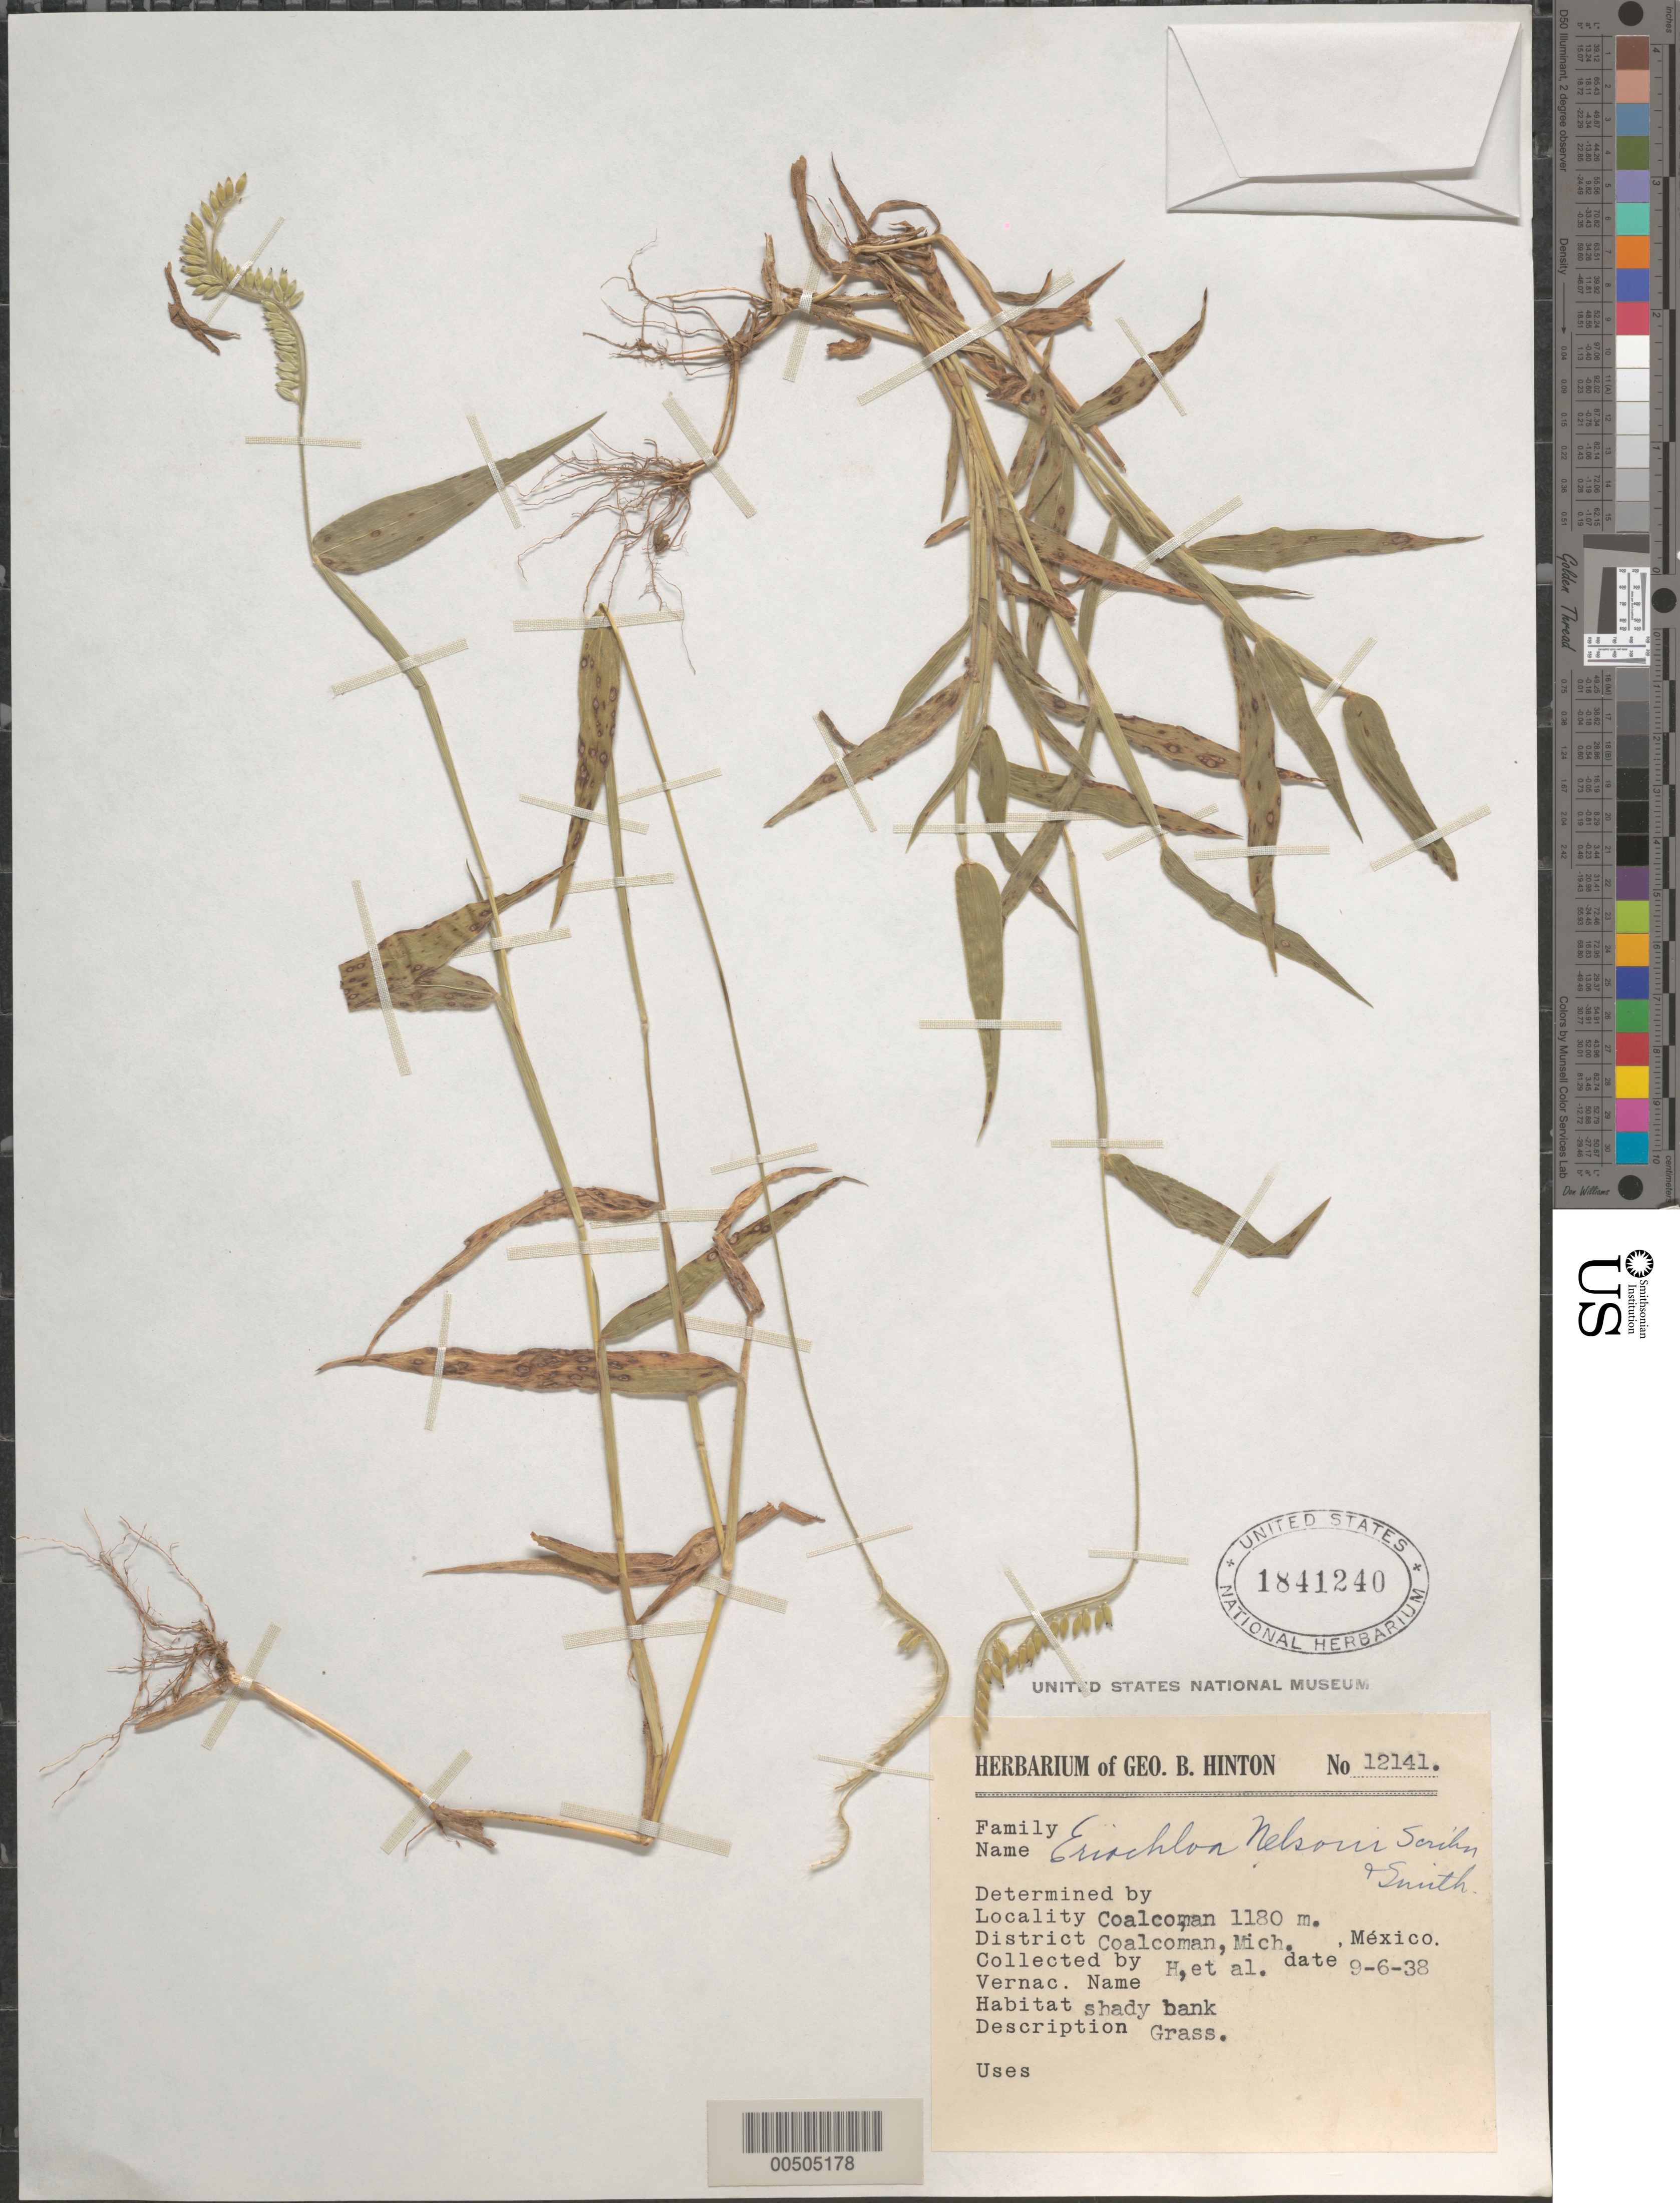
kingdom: Plantae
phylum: Tracheophyta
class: Liliopsida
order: Poales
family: Poaceae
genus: Eriochloa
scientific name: Eriochloa nelsonii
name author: Scribn. & J.G. Sm.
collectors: G. B. Hinton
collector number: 12141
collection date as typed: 6 Sep 1938 or 9 Jun 1938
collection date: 1938-06-09 or 1938-09-06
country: Mexico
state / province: Michoacán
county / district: Coalcomán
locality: Coalcomán Dist., Coalcomán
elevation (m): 1180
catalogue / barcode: US 1841240